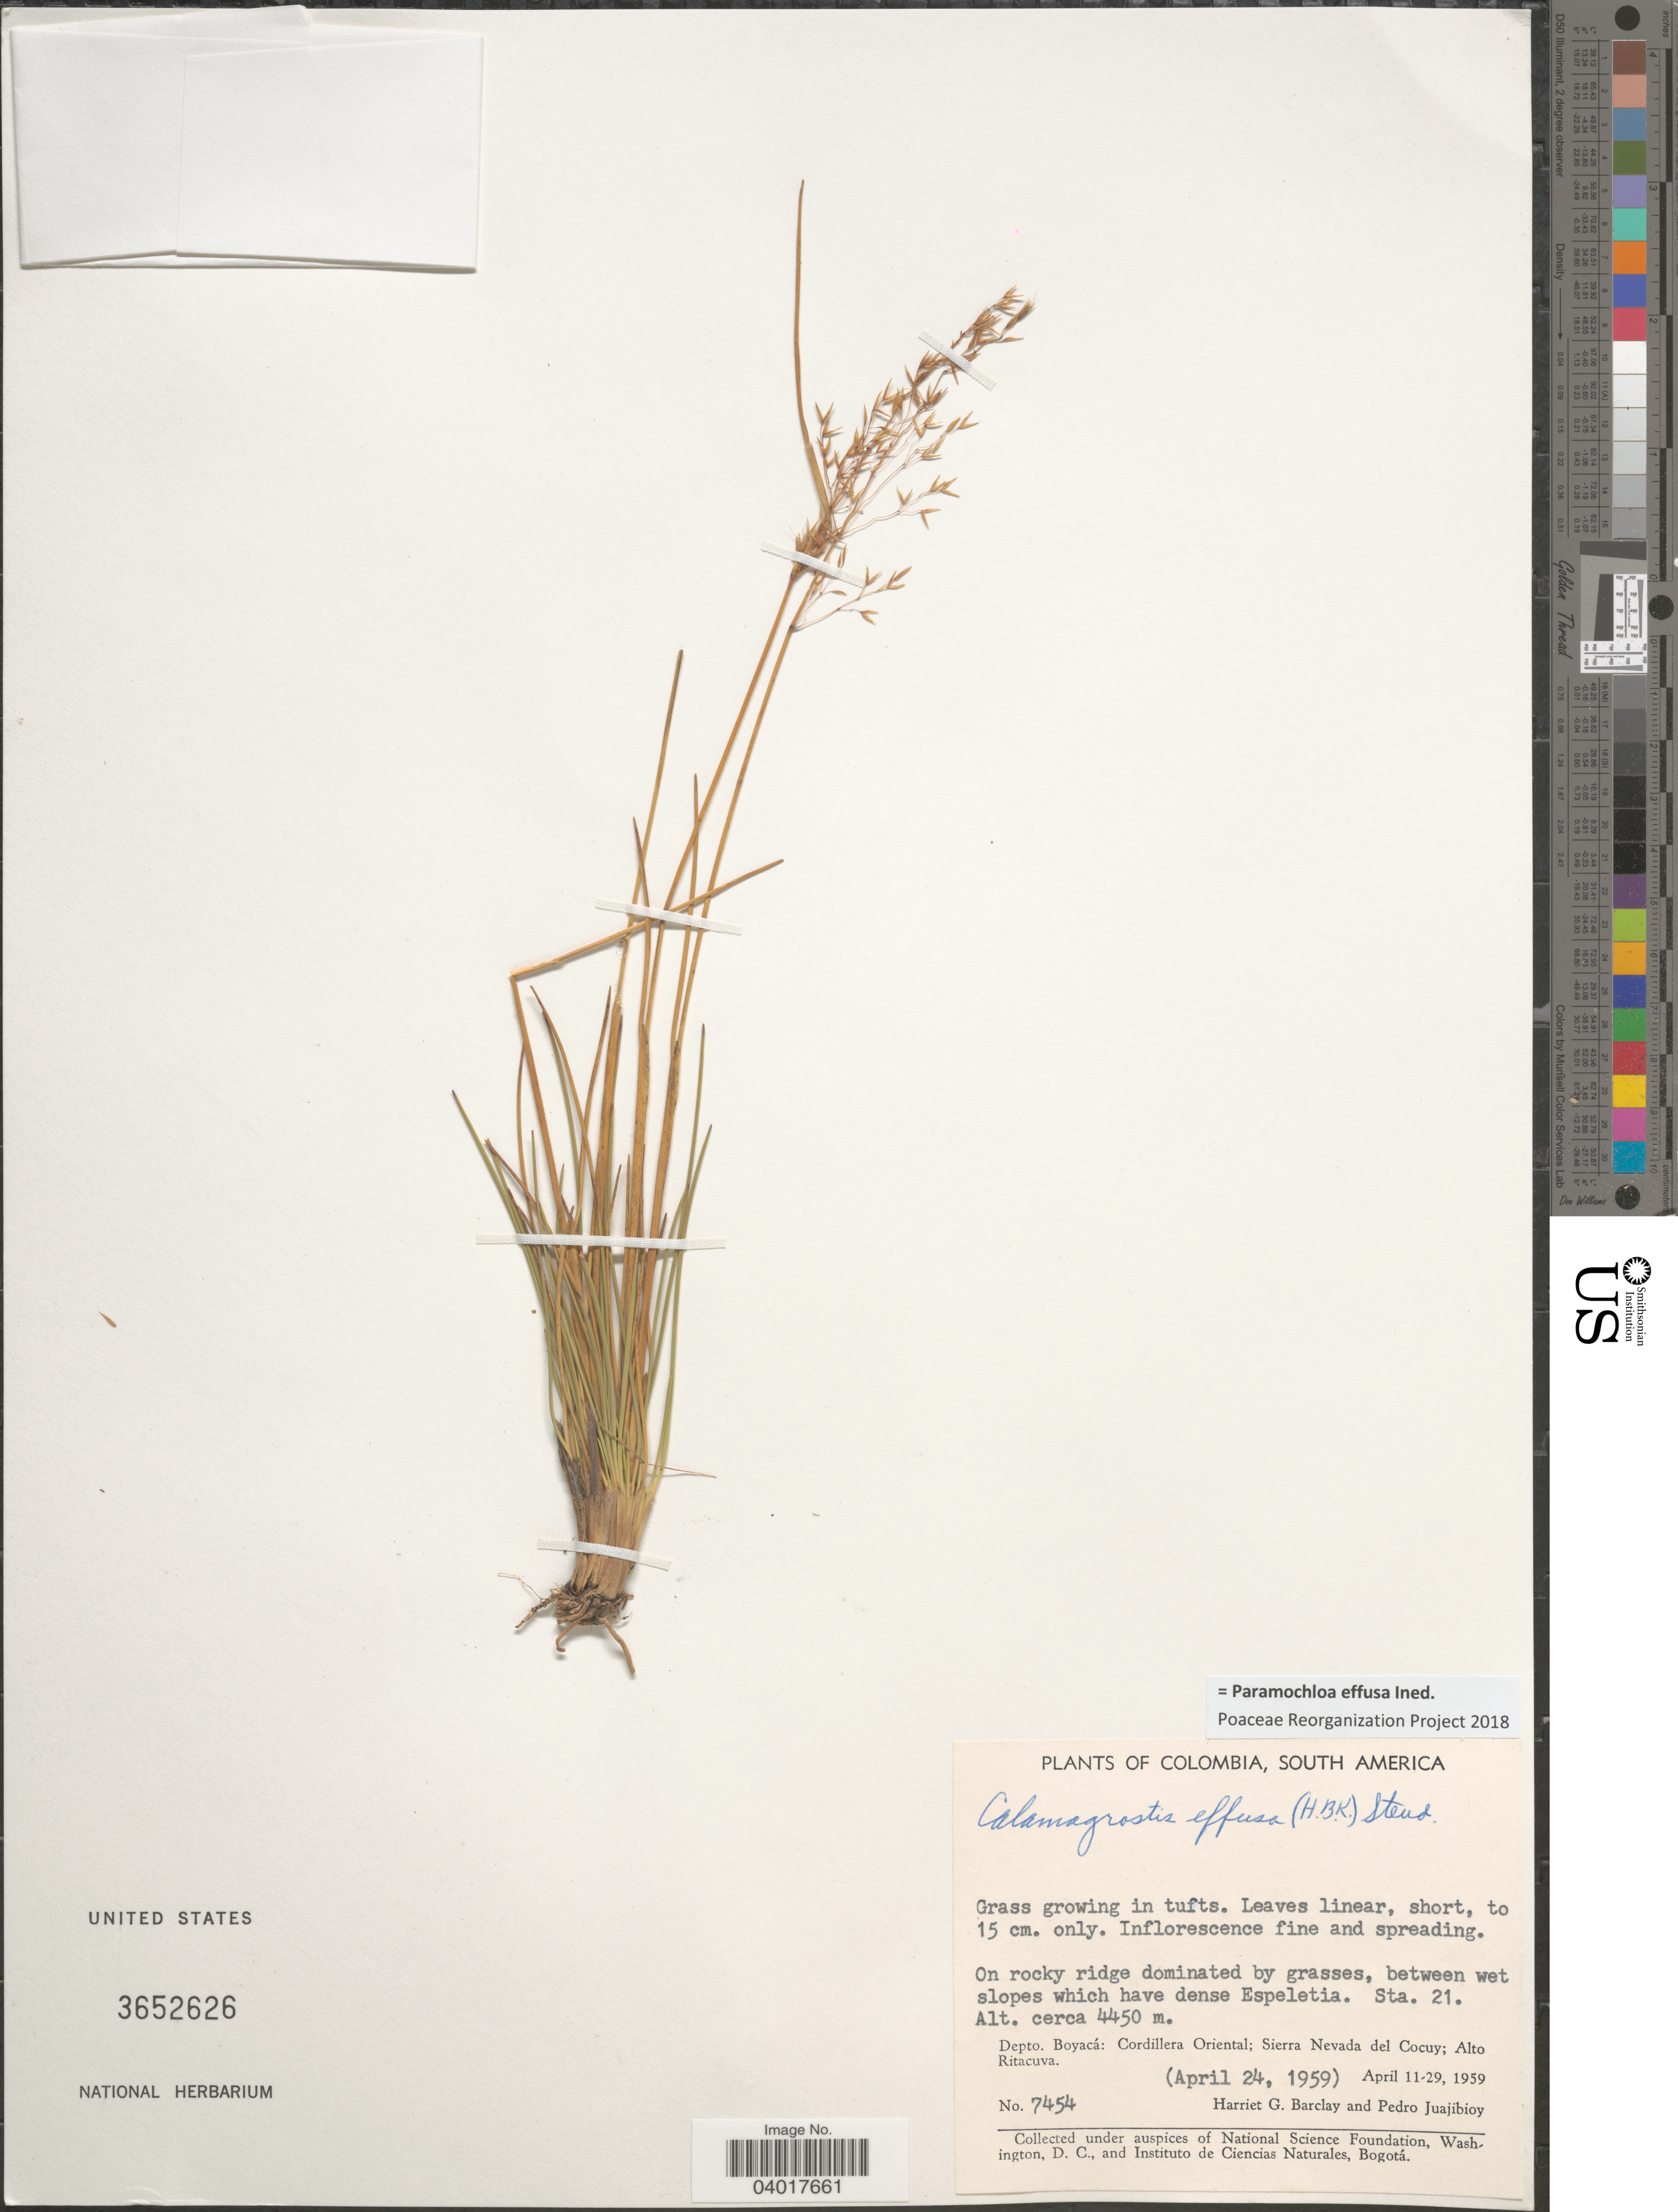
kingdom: Plantae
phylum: Tracheophyta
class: Liliopsida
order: Poales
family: Poaceae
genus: Paramochloa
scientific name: Paramochloa effusa ined.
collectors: H. G. Barclay & P. Juajibioy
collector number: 7454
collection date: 1959-04-24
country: Colombia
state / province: Boyacá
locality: Sta. 21. Depto. Boyacá: Cordillera Oriental; Sierra Nevada del Cocuy; Alto Ritacuva.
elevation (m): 4450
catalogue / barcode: US 3652626